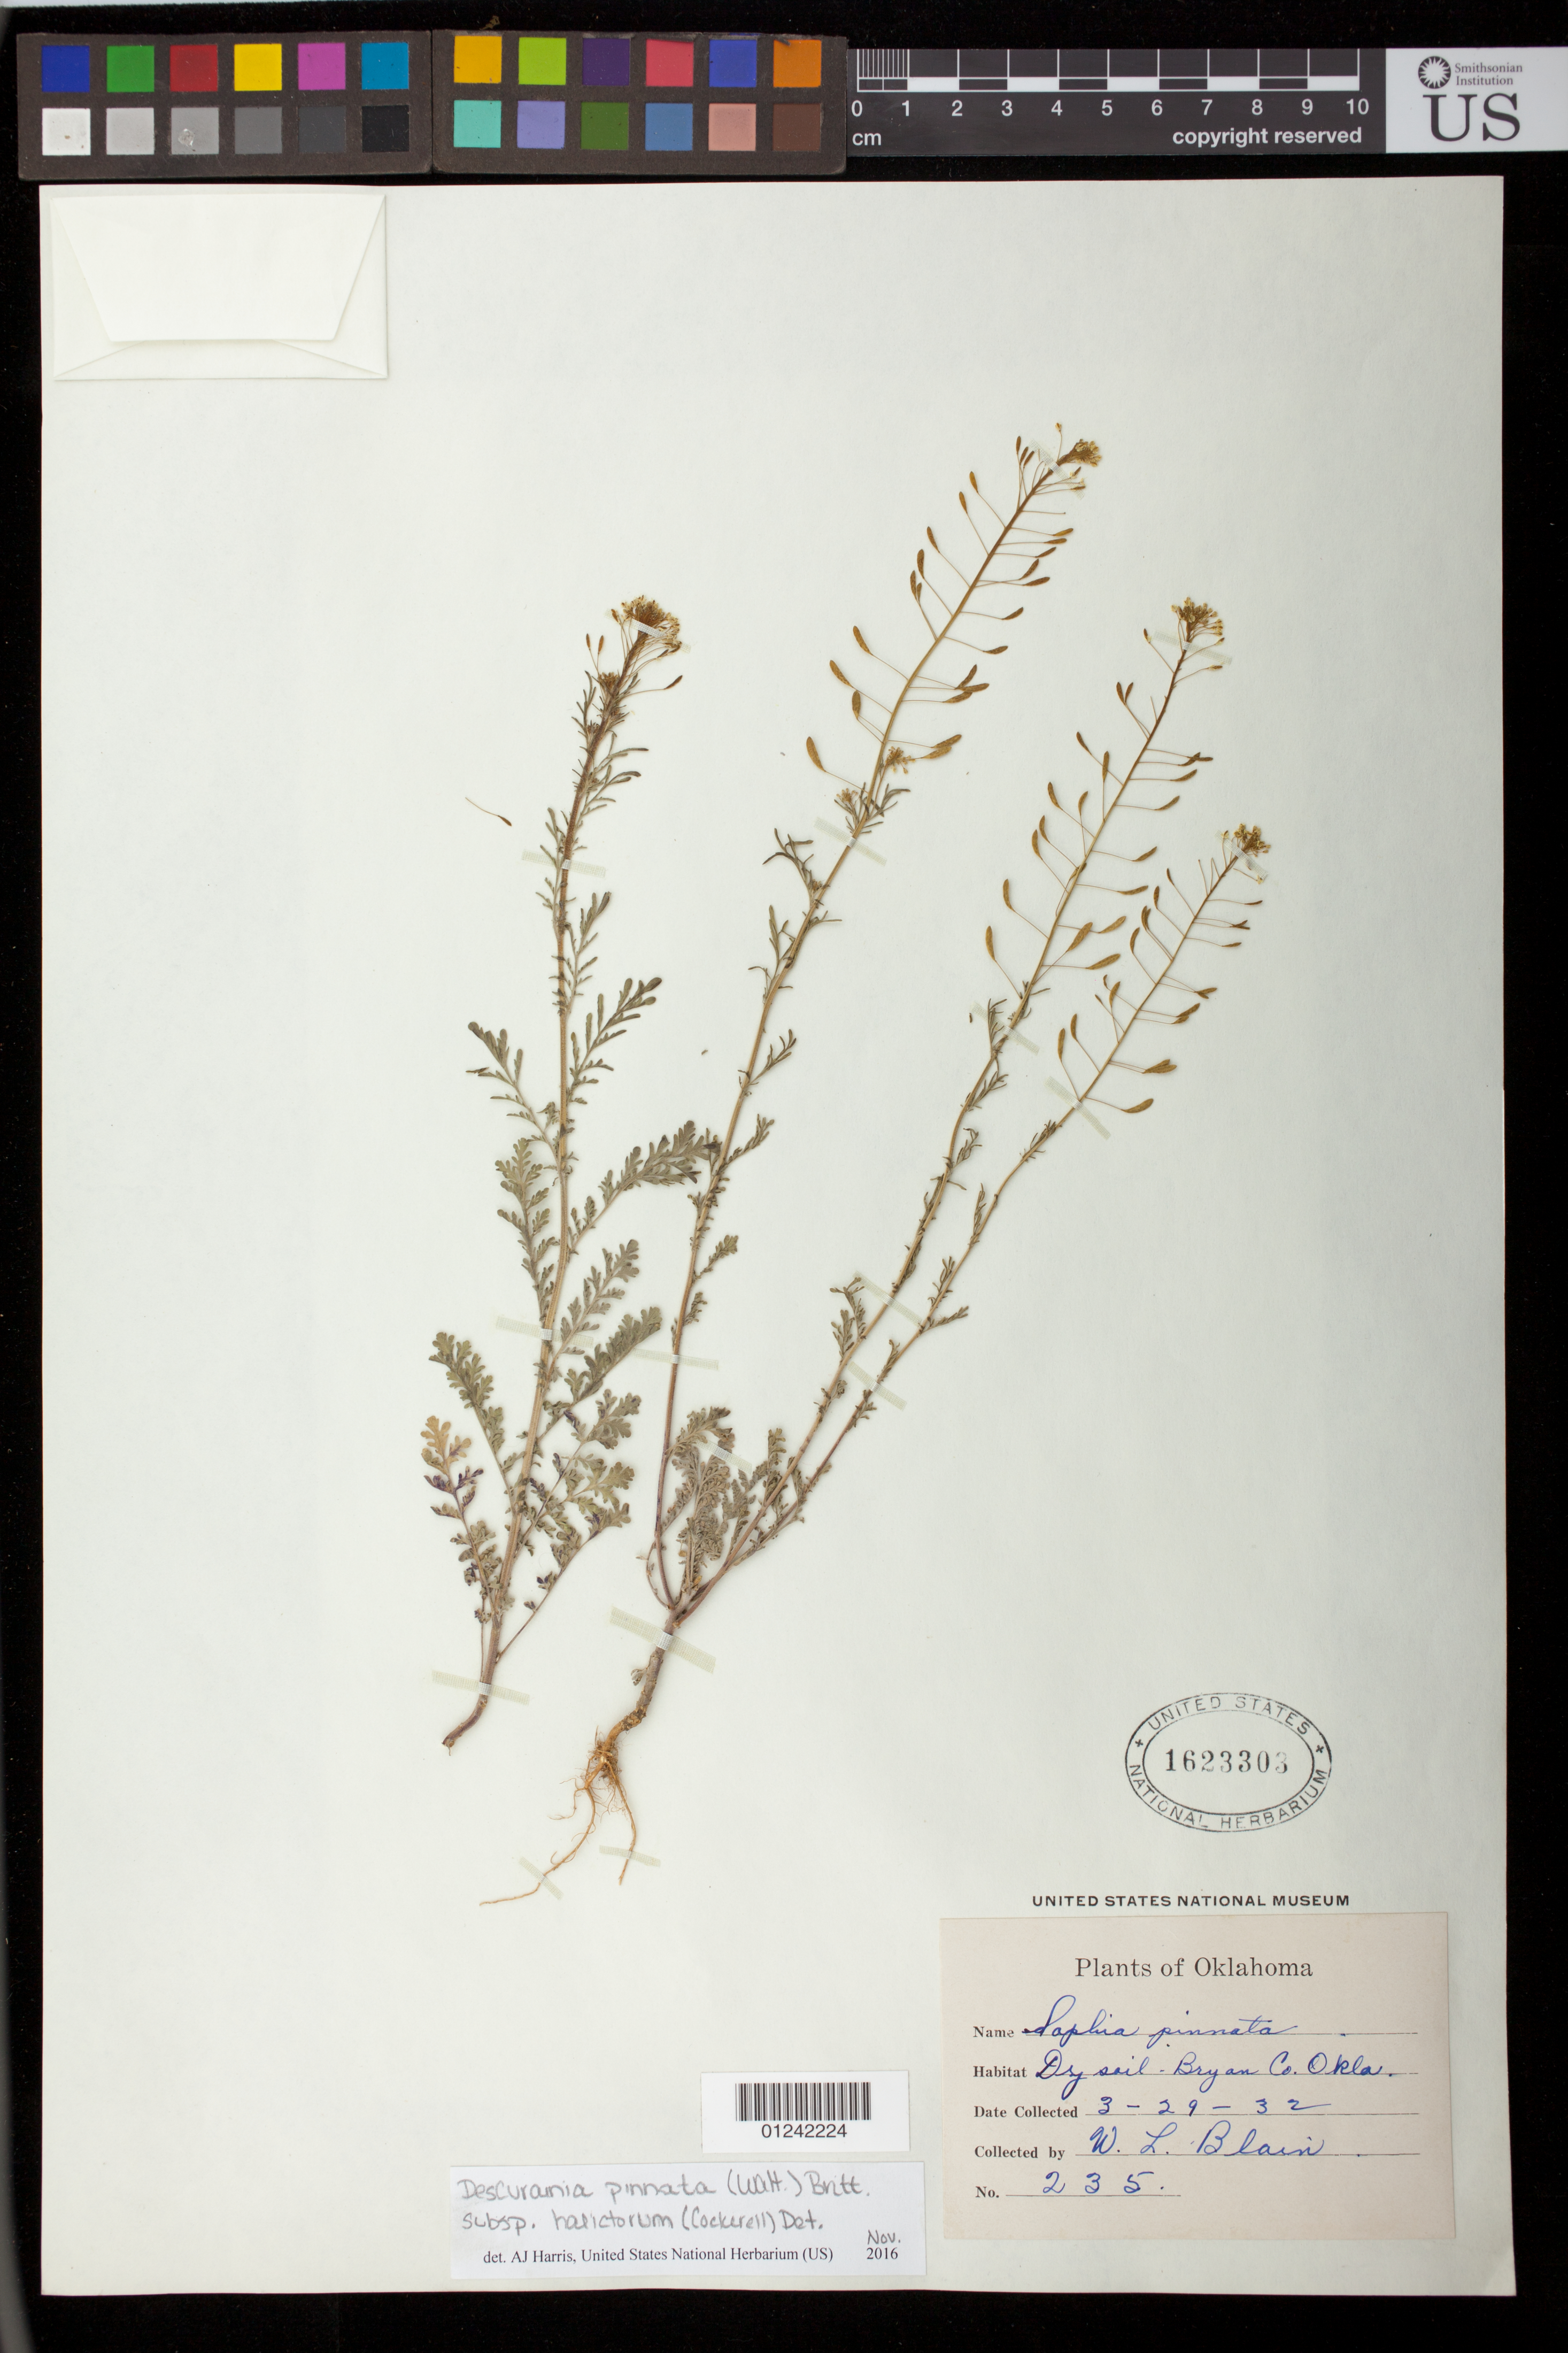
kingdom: Plantae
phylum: Tracheophyta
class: Magnoliopsida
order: Brassicales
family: Brassicaceae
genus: Descurainia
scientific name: Descurainia pinnata subsp. halictorum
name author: (Cockerell) Detling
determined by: Harris, A. J., (UNITED STATES)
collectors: W. Blain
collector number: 235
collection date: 1932-03-29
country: United States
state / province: Oklahoma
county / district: Bryan Co.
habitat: Dry soil.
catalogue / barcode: US 1623303